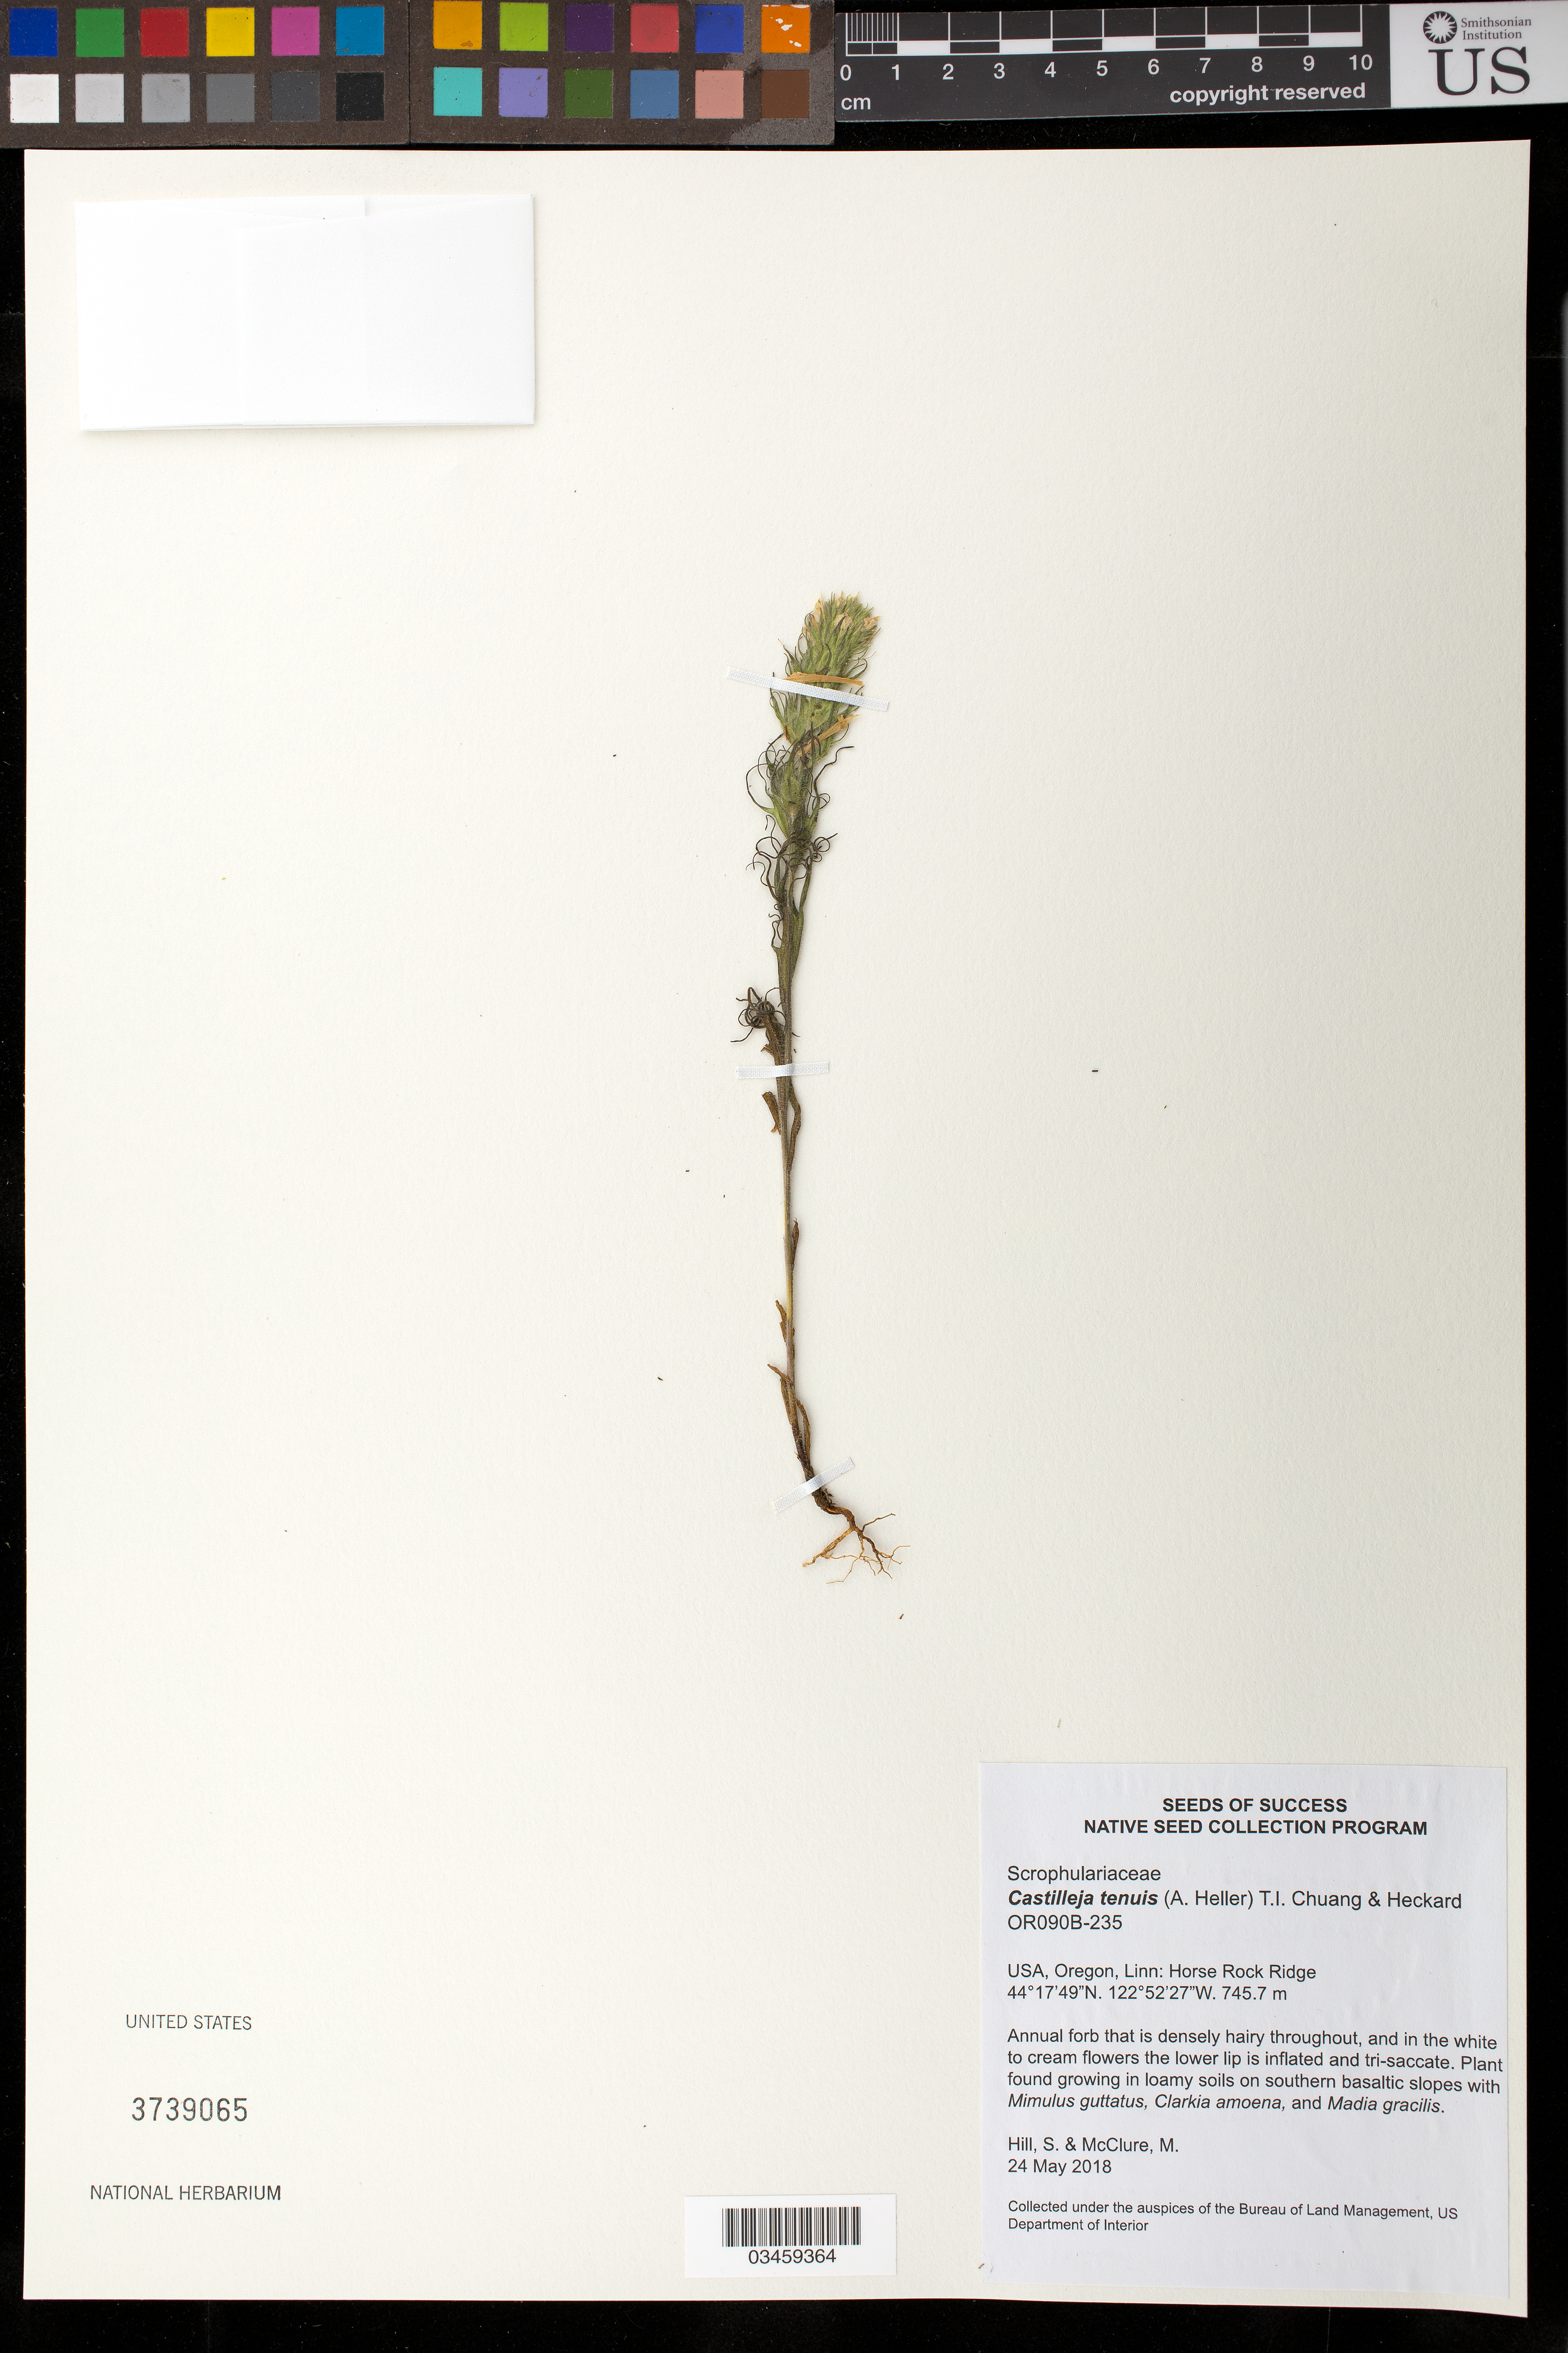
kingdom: Plantae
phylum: Tracheophyta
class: Magnoliopsida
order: Lamiales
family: Orobanchaceae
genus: Castilleja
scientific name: Castilleja tenuis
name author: (A. Heller) T.I. Chuang & Heckard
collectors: S. Hill & M. McClure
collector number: OR090B-235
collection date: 2018-05-24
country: United States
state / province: Oregon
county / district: Linn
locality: Horse Rock Ridge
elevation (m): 745.7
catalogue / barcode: US 3739065